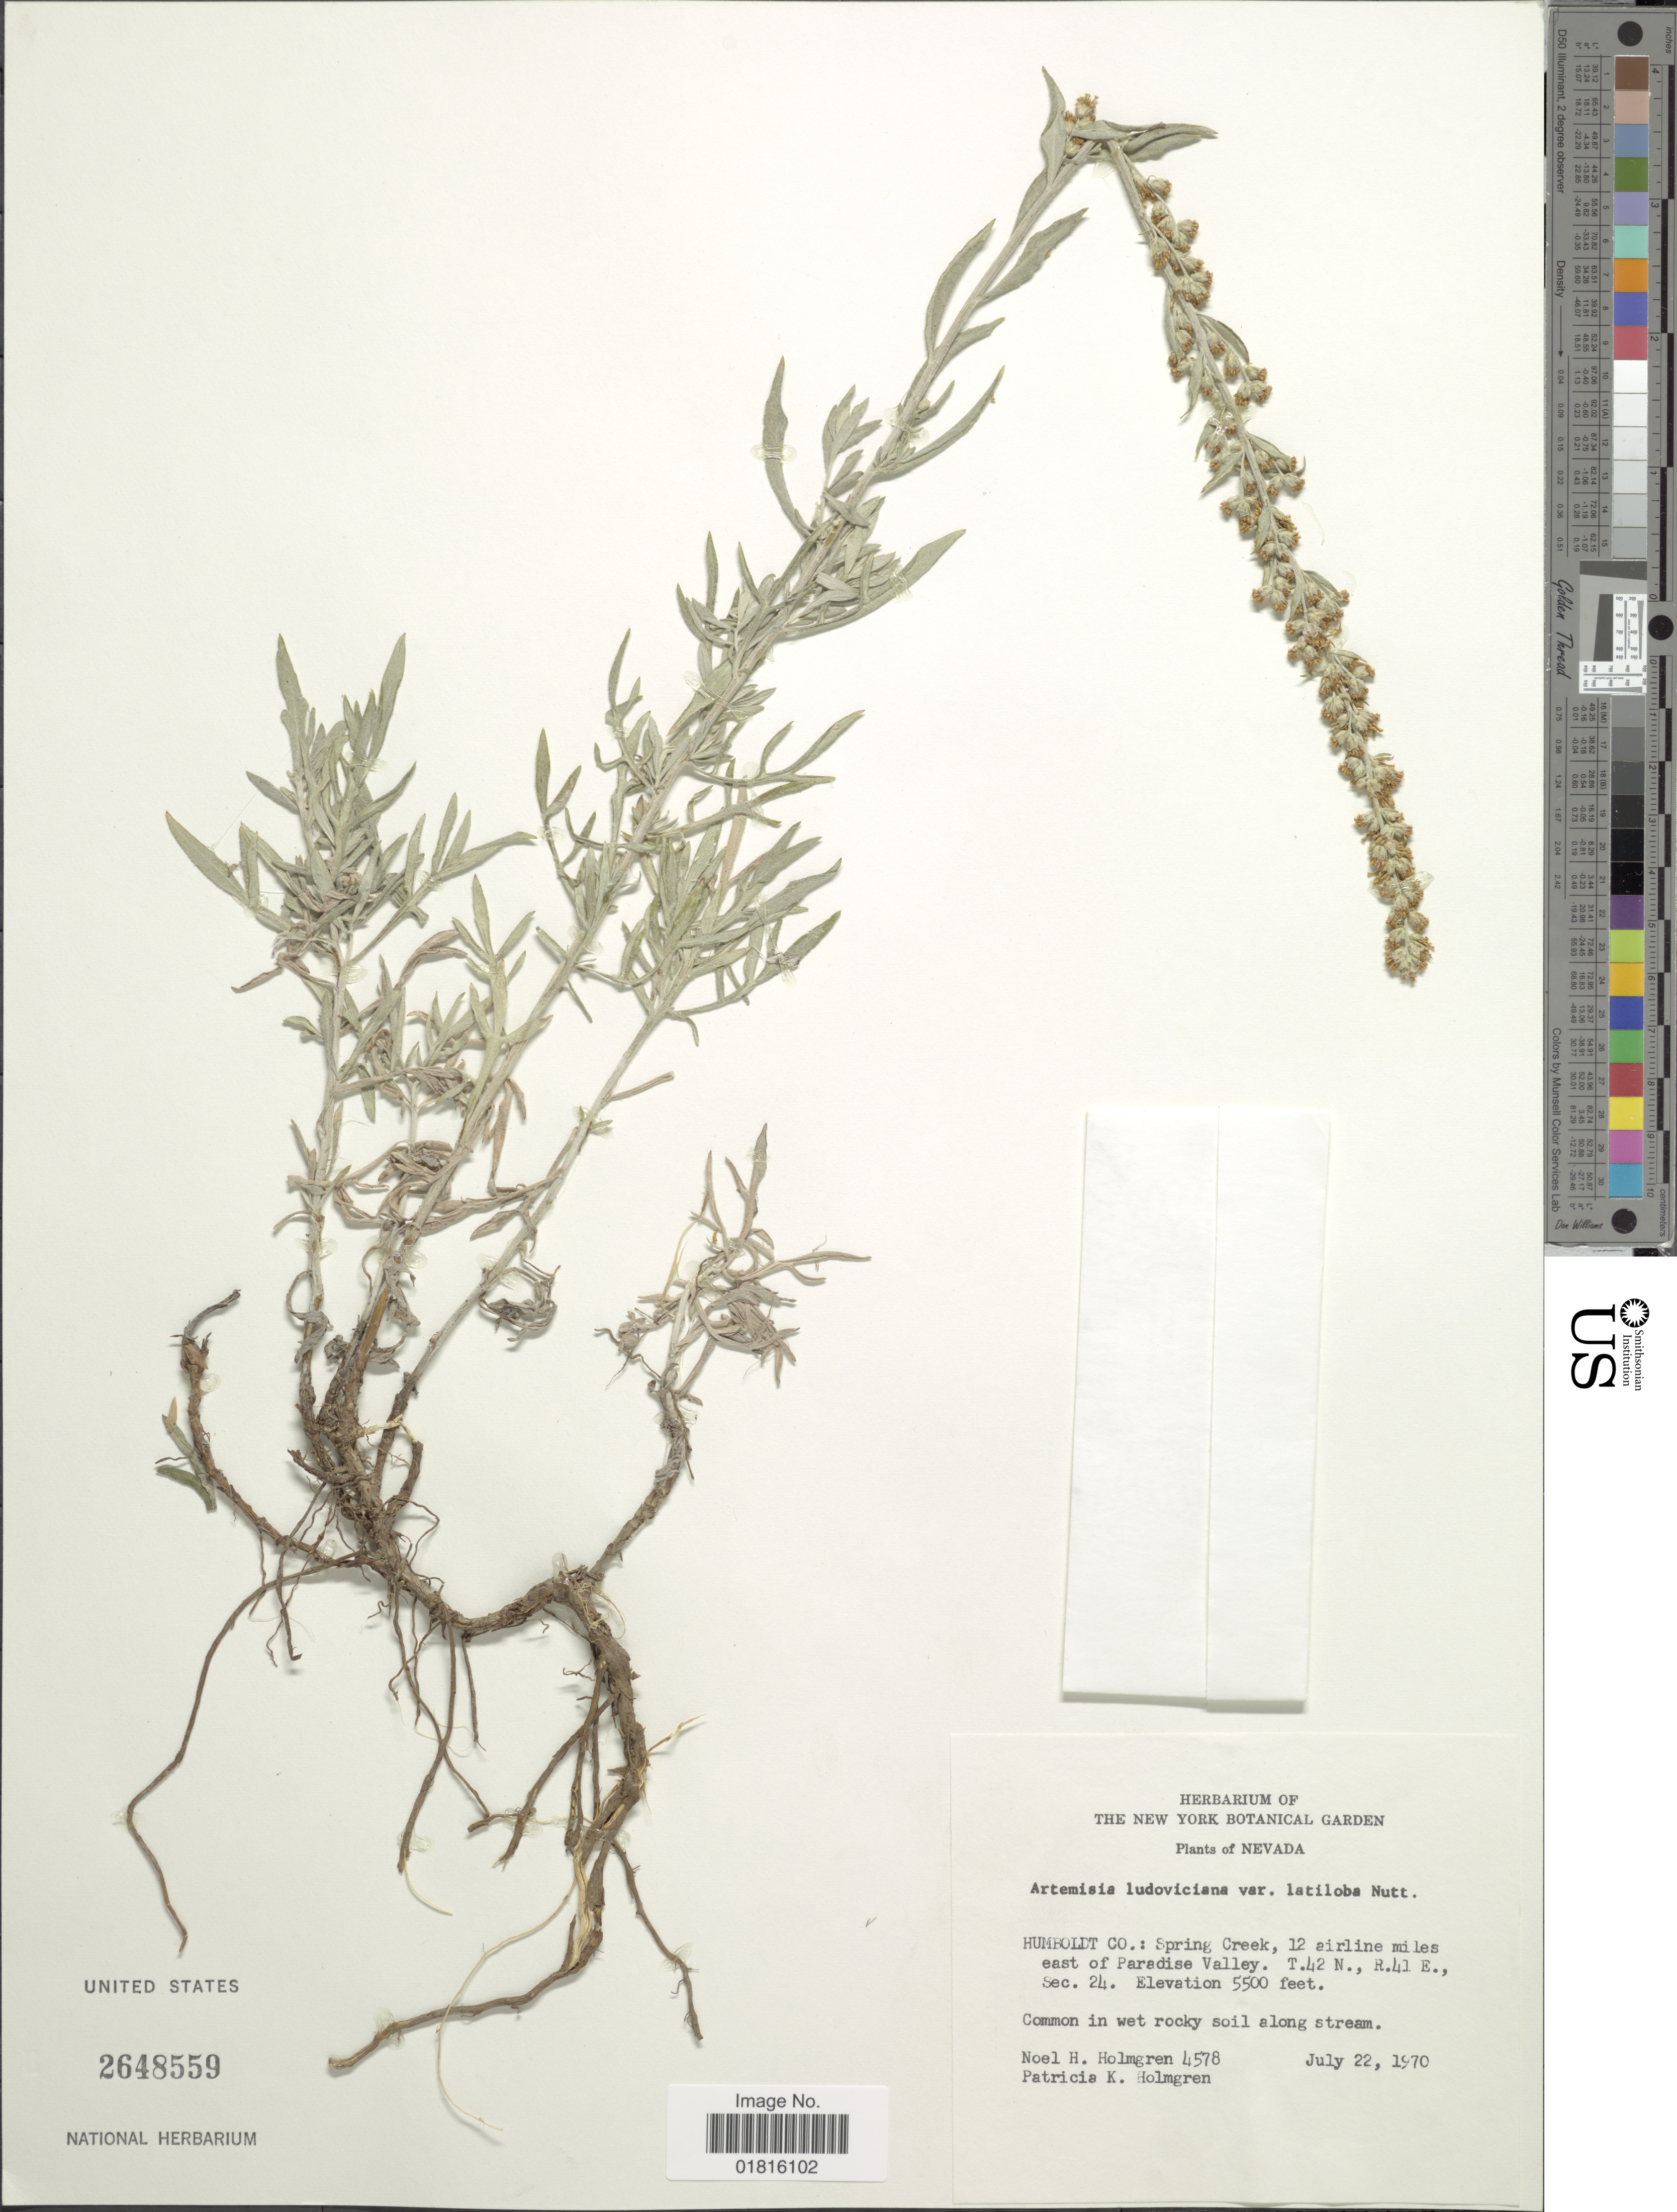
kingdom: Plantae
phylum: Tracheophyta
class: Magnoliopsida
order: Asterales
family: Asteraceae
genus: Artemisia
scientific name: Artemisia ludoviciana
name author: Nutt.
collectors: N. H. Holmgren & P. K. Holmgren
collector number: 4578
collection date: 1970-07-22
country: United States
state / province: Nevada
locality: Humboldt Co.: Spring Creek, 12 airline miles east of Paradise Valley. T.42 N., R.41 E., Sec. 24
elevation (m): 1676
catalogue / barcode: US 2648559